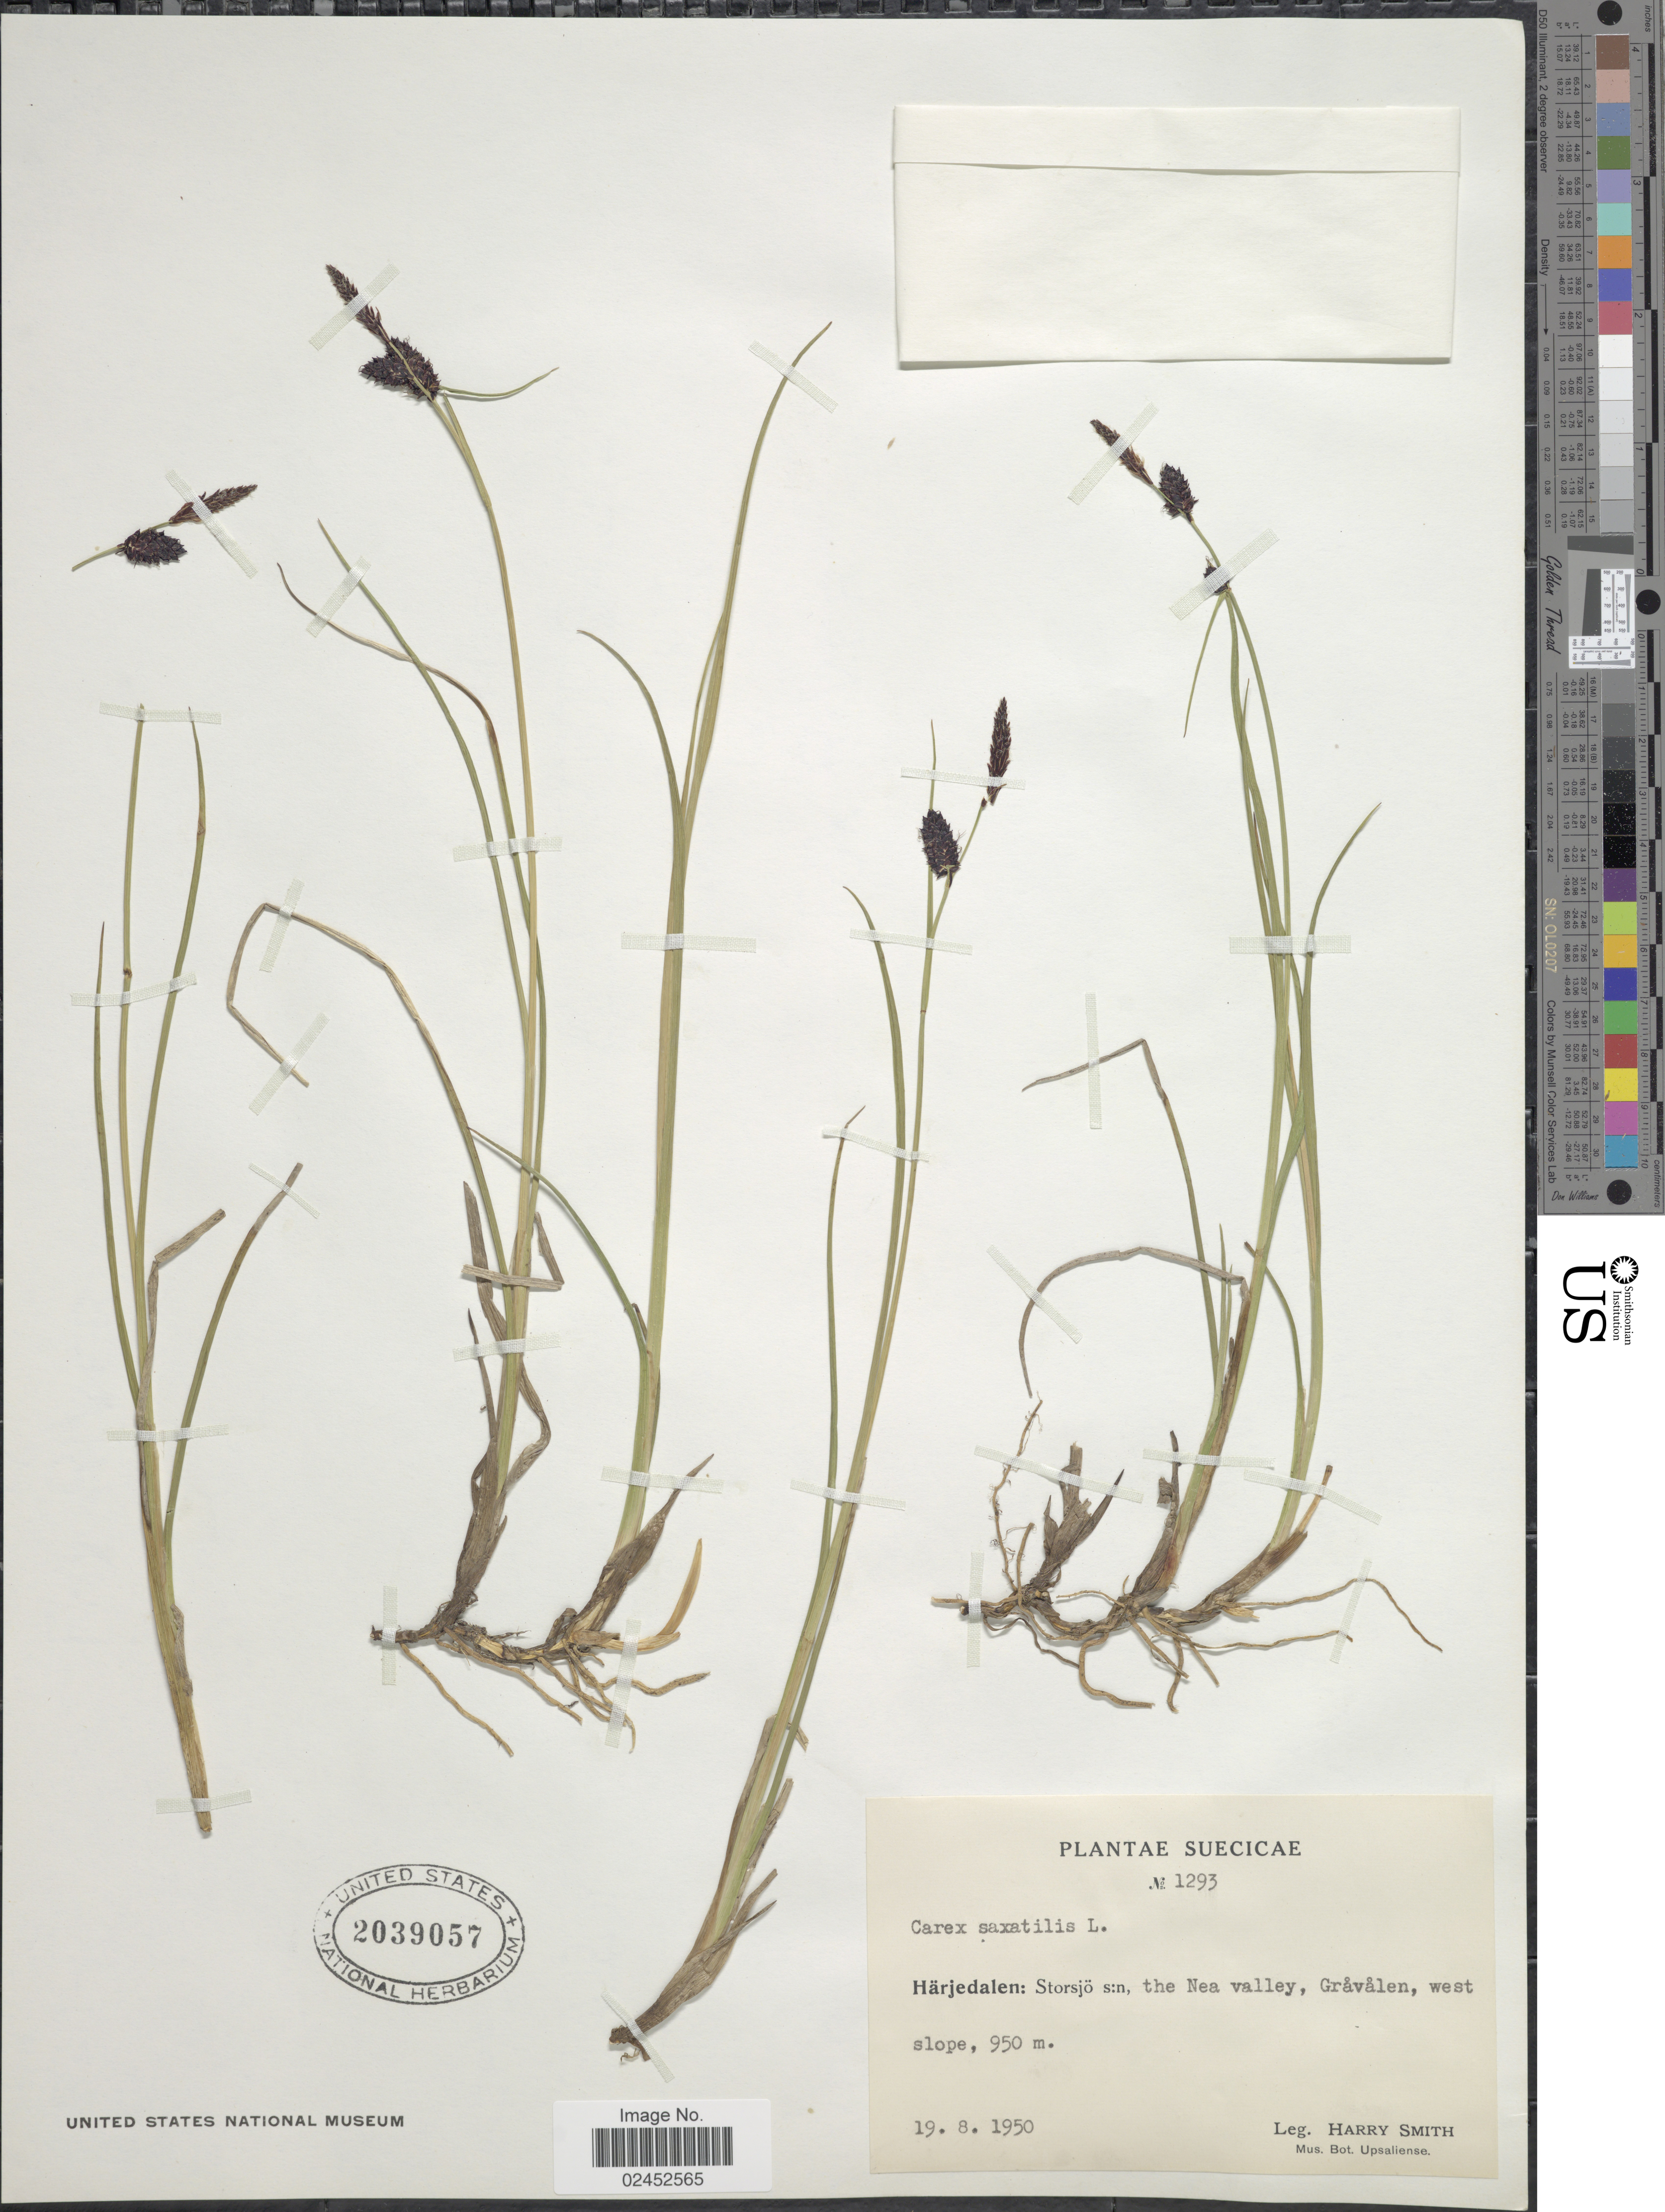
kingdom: Plantae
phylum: Tracheophyta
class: Liliopsida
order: Poales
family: Cyperaceae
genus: Carex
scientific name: Carex saxatilis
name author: L.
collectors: H. Smith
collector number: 1293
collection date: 1950-08-19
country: Sweden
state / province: Jamtland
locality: Suecicae, Harjedalen: Storsjo s:n, the Nea valley, Gravalen, west slope.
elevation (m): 950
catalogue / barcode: US 2039057